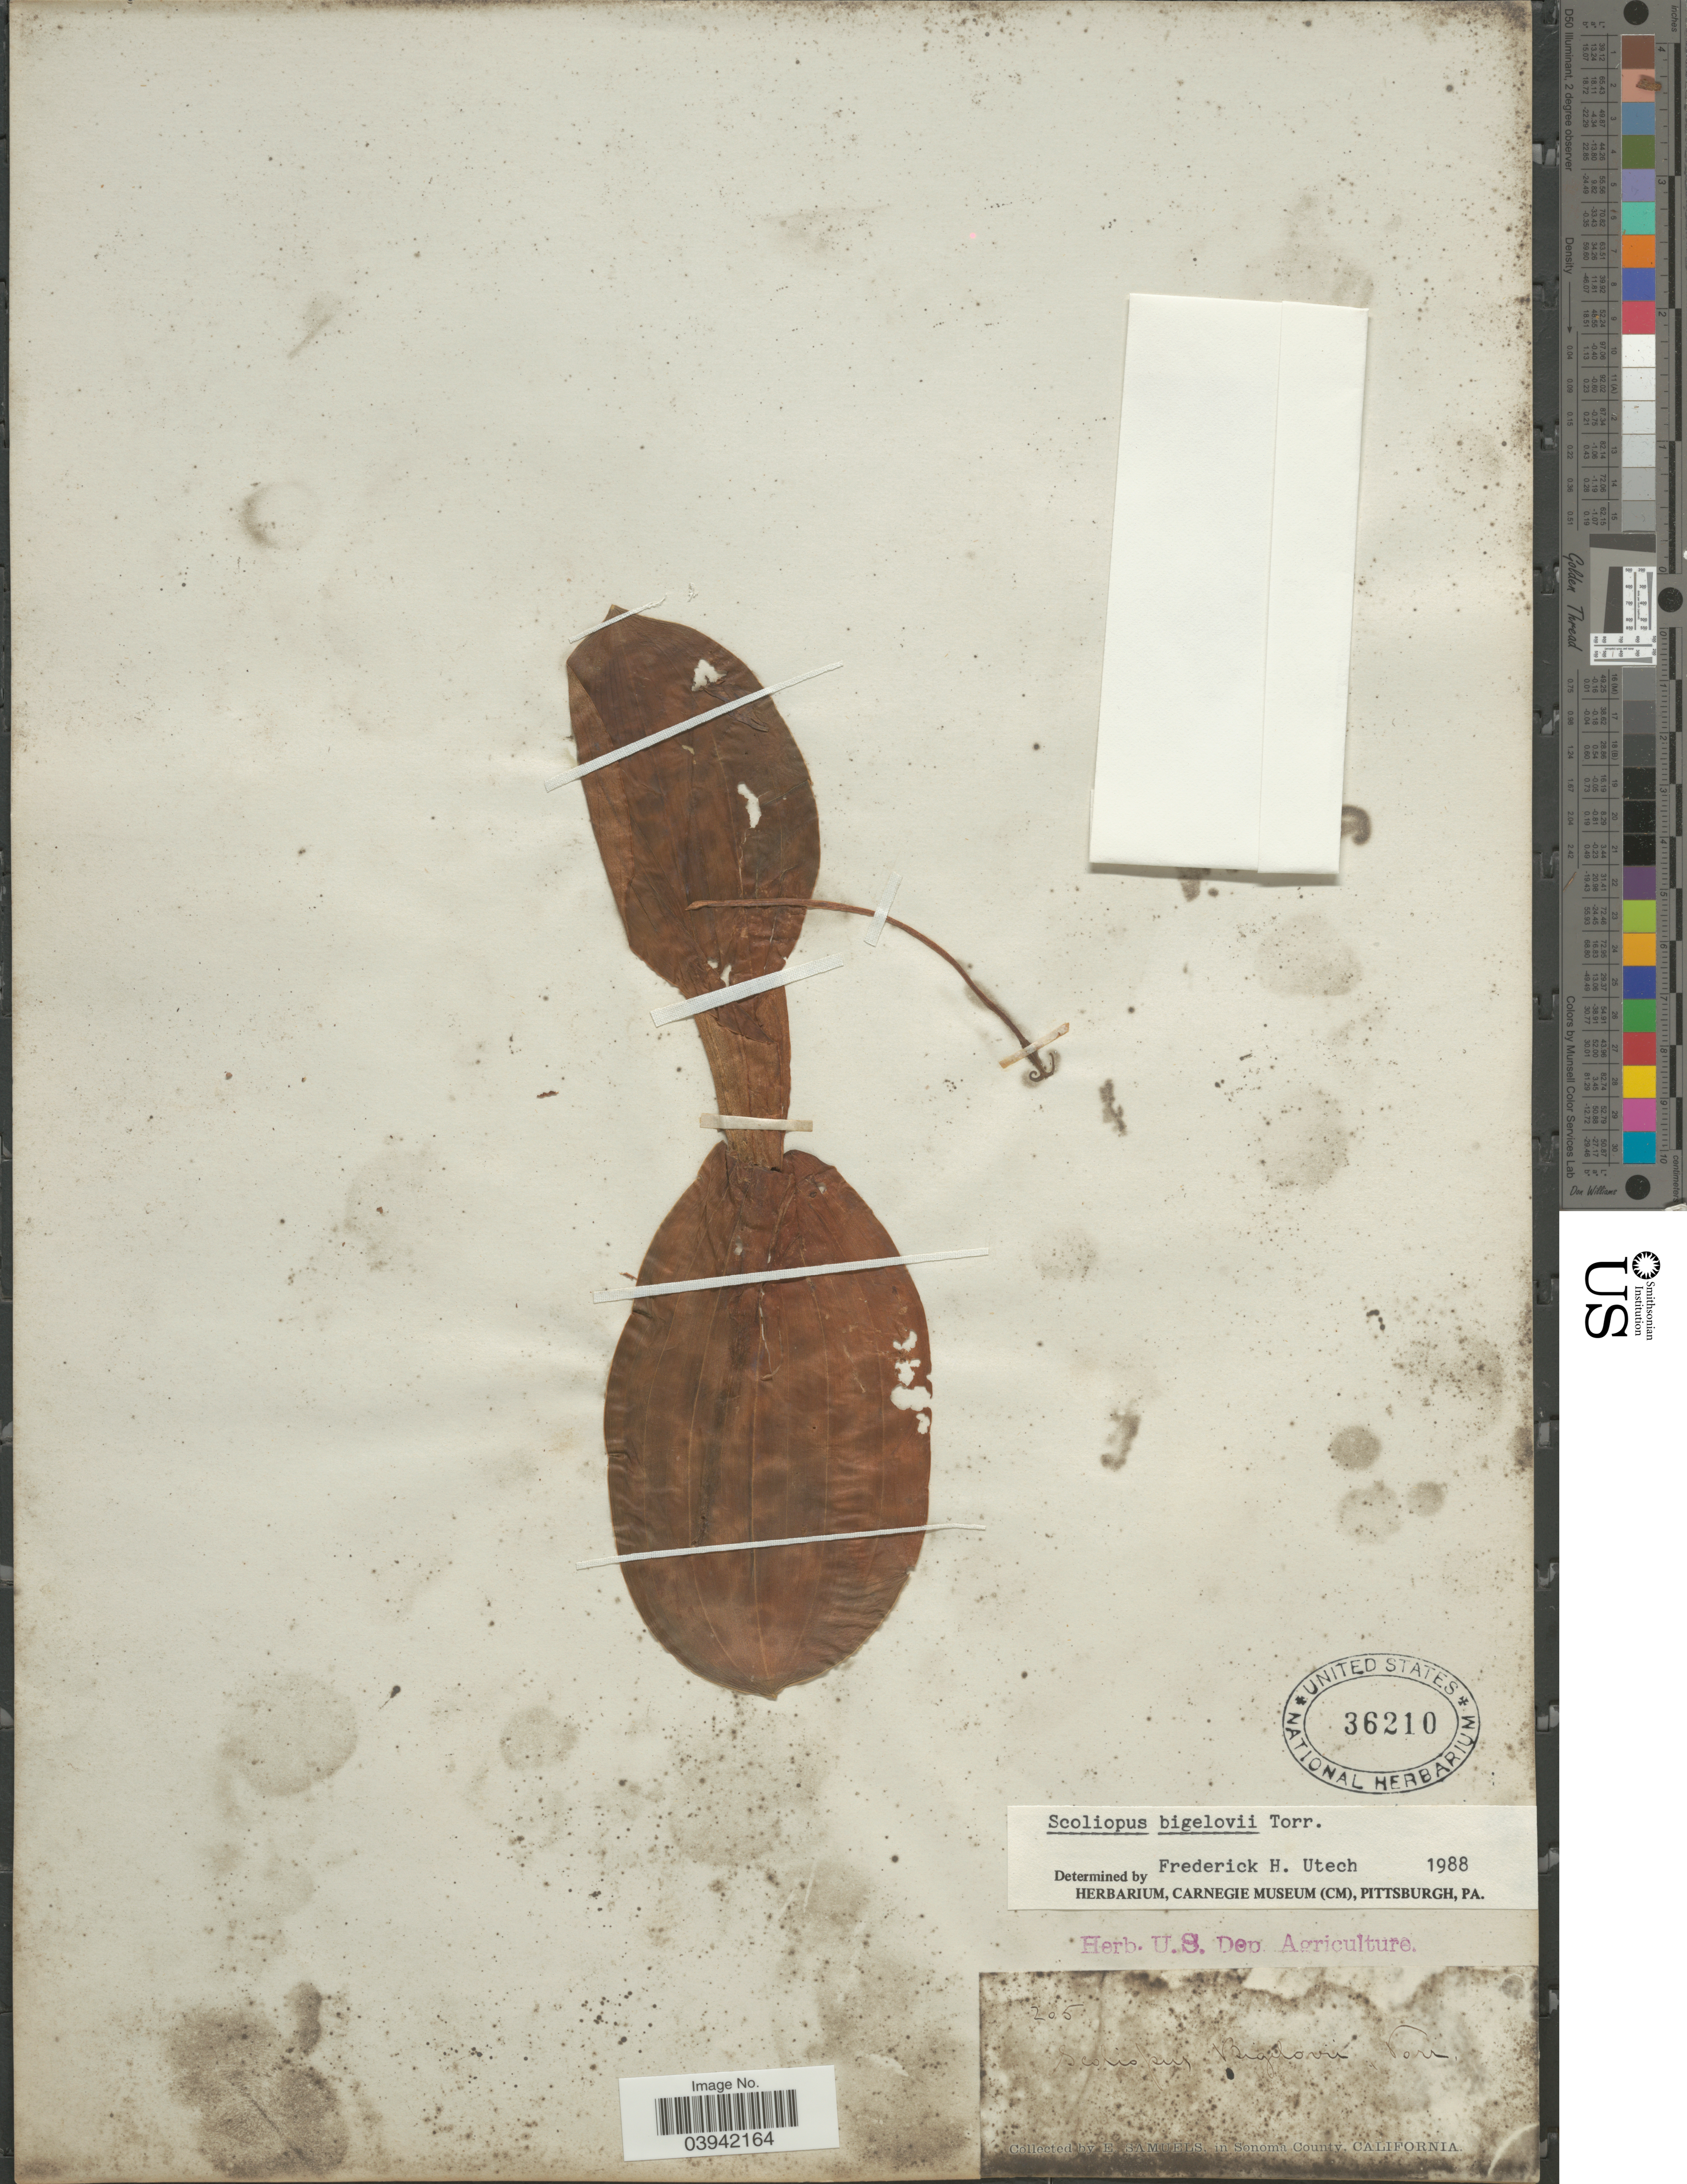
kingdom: Plantae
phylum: Tracheophyta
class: Liliopsida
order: Liliales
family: Liliaceae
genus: Scoliopus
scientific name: Scoliopus bigelovii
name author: Torr.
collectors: E. Samuels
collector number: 205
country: United States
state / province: California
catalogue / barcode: US 36210